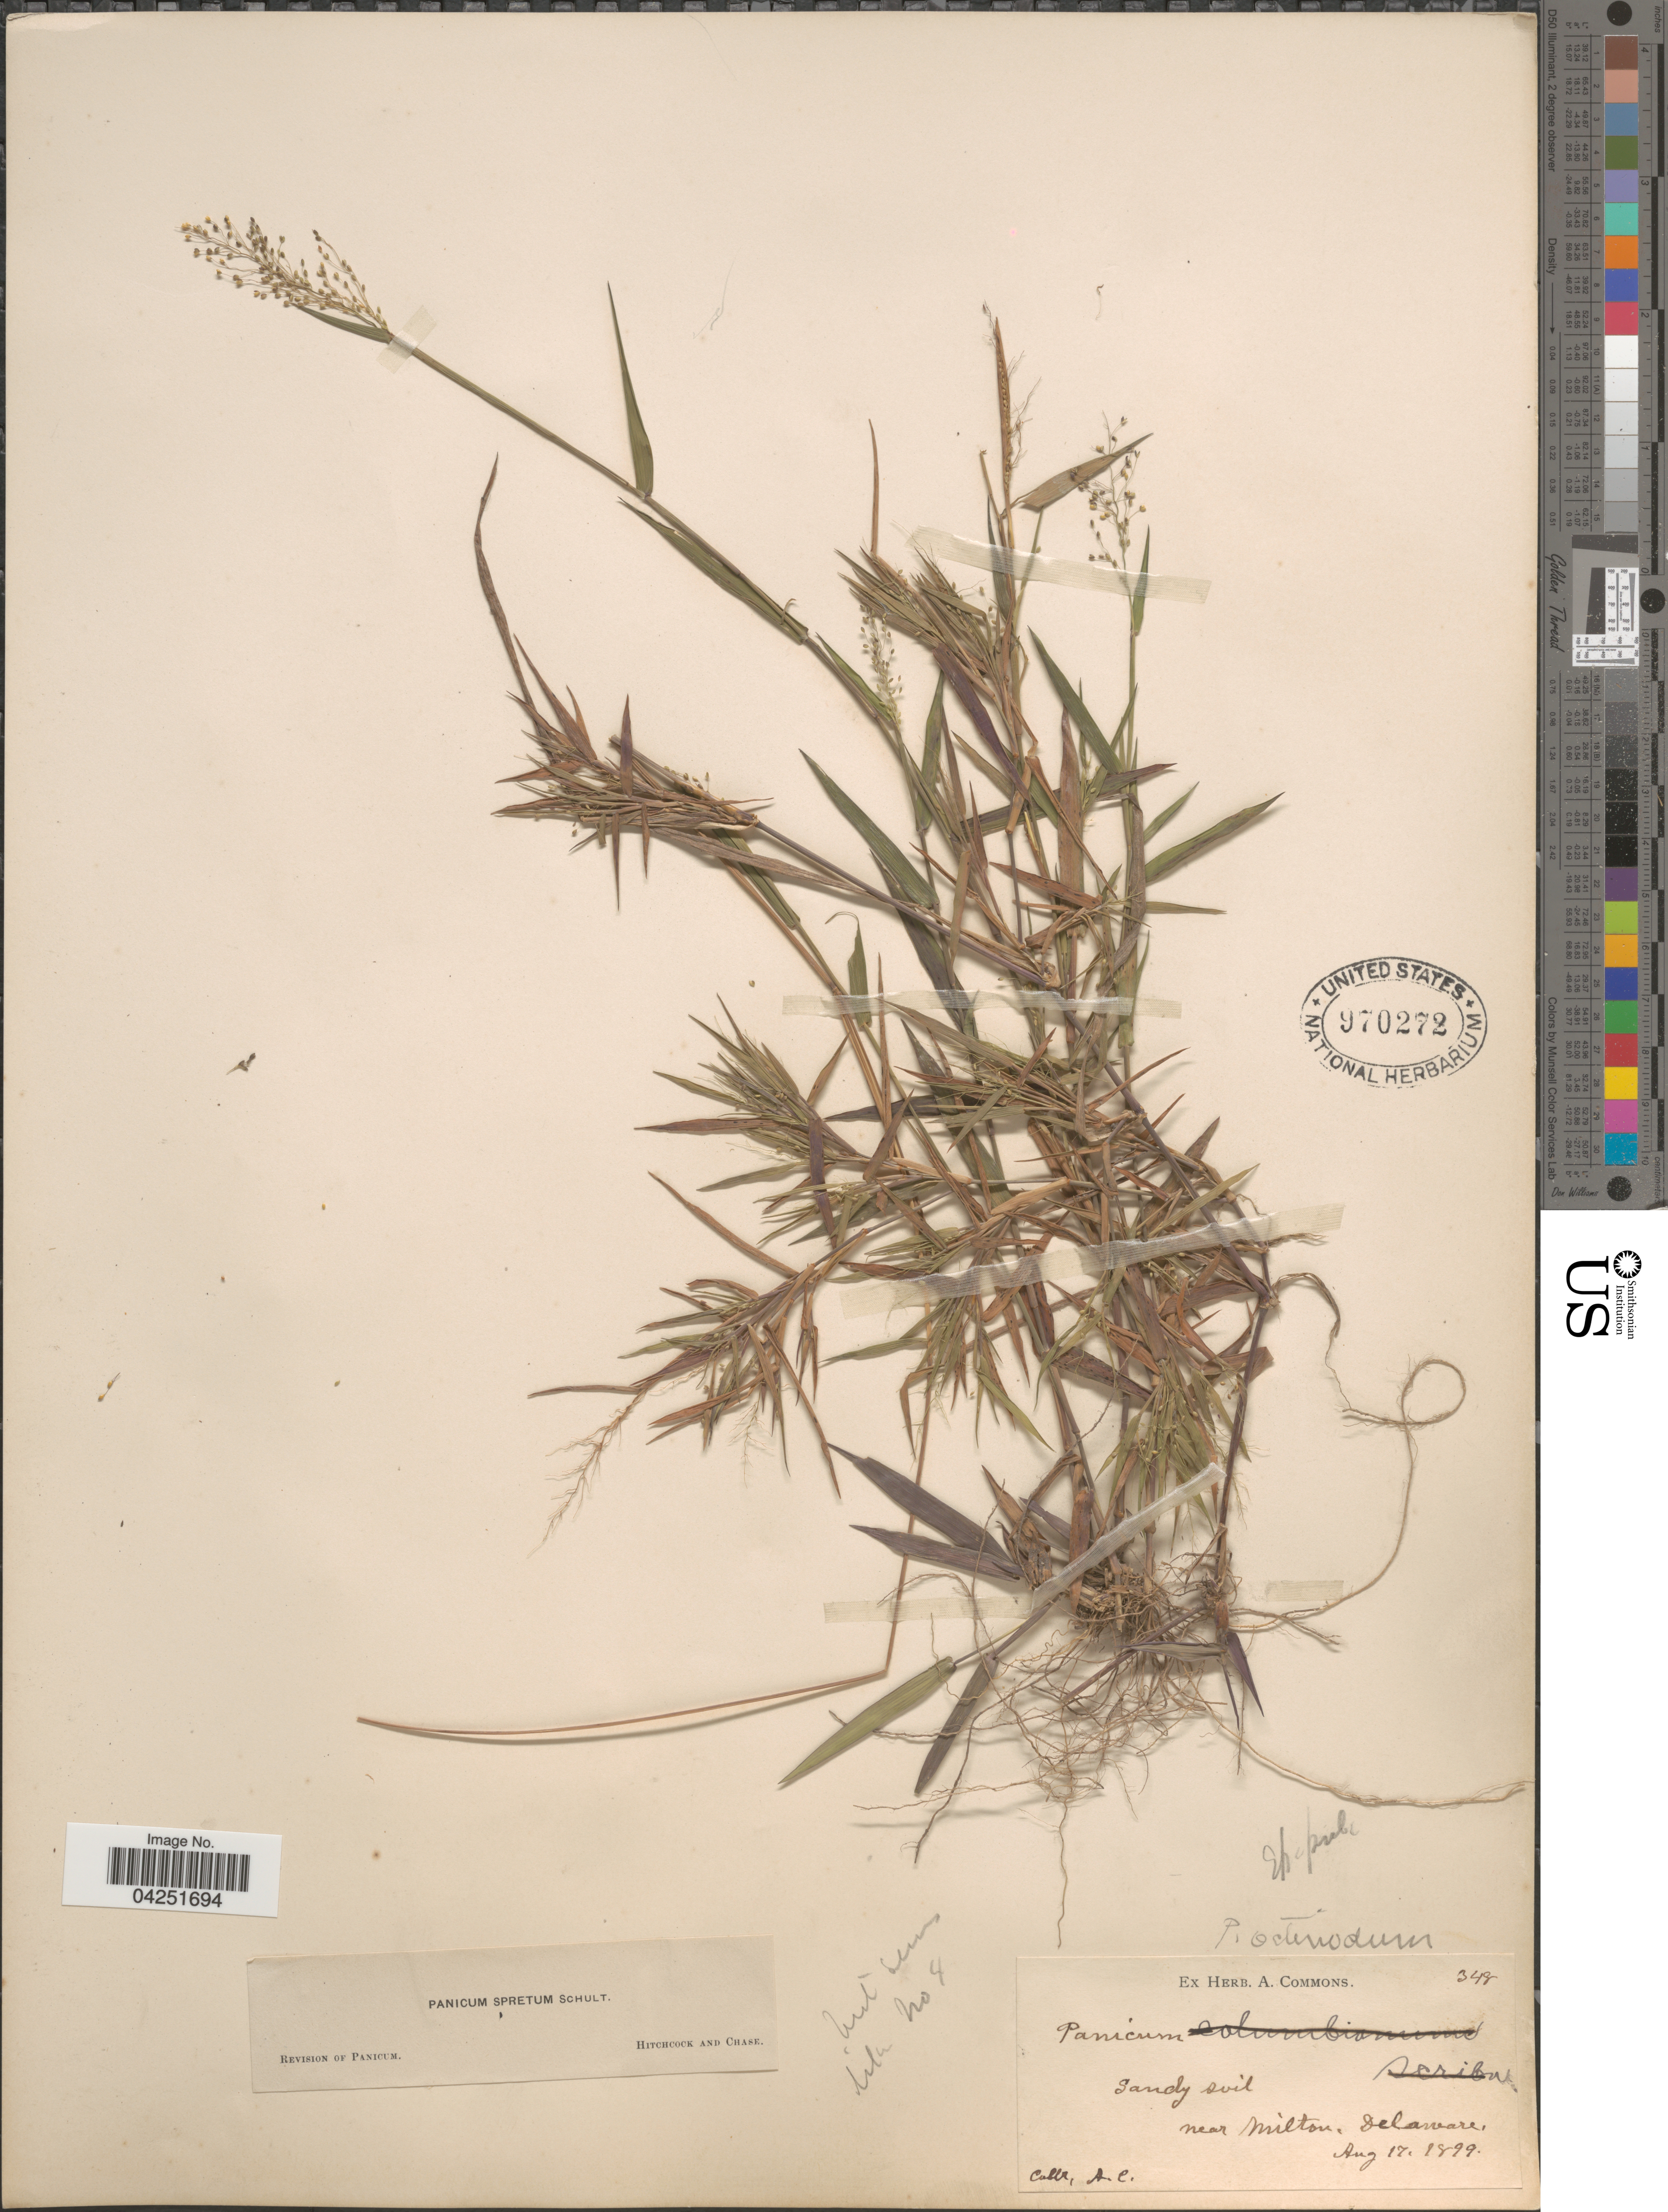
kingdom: Plantae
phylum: Tracheophyta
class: Liliopsida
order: Poales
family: Poaceae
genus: Dichanthelium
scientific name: Dichanthelium acuminatum var. densiflorum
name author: (Rand & Redfield) Gould & C.A. Clark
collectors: A. Commons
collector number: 348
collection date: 1899-08-17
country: United States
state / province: Delaware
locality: Near Milton.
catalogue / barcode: US 970272